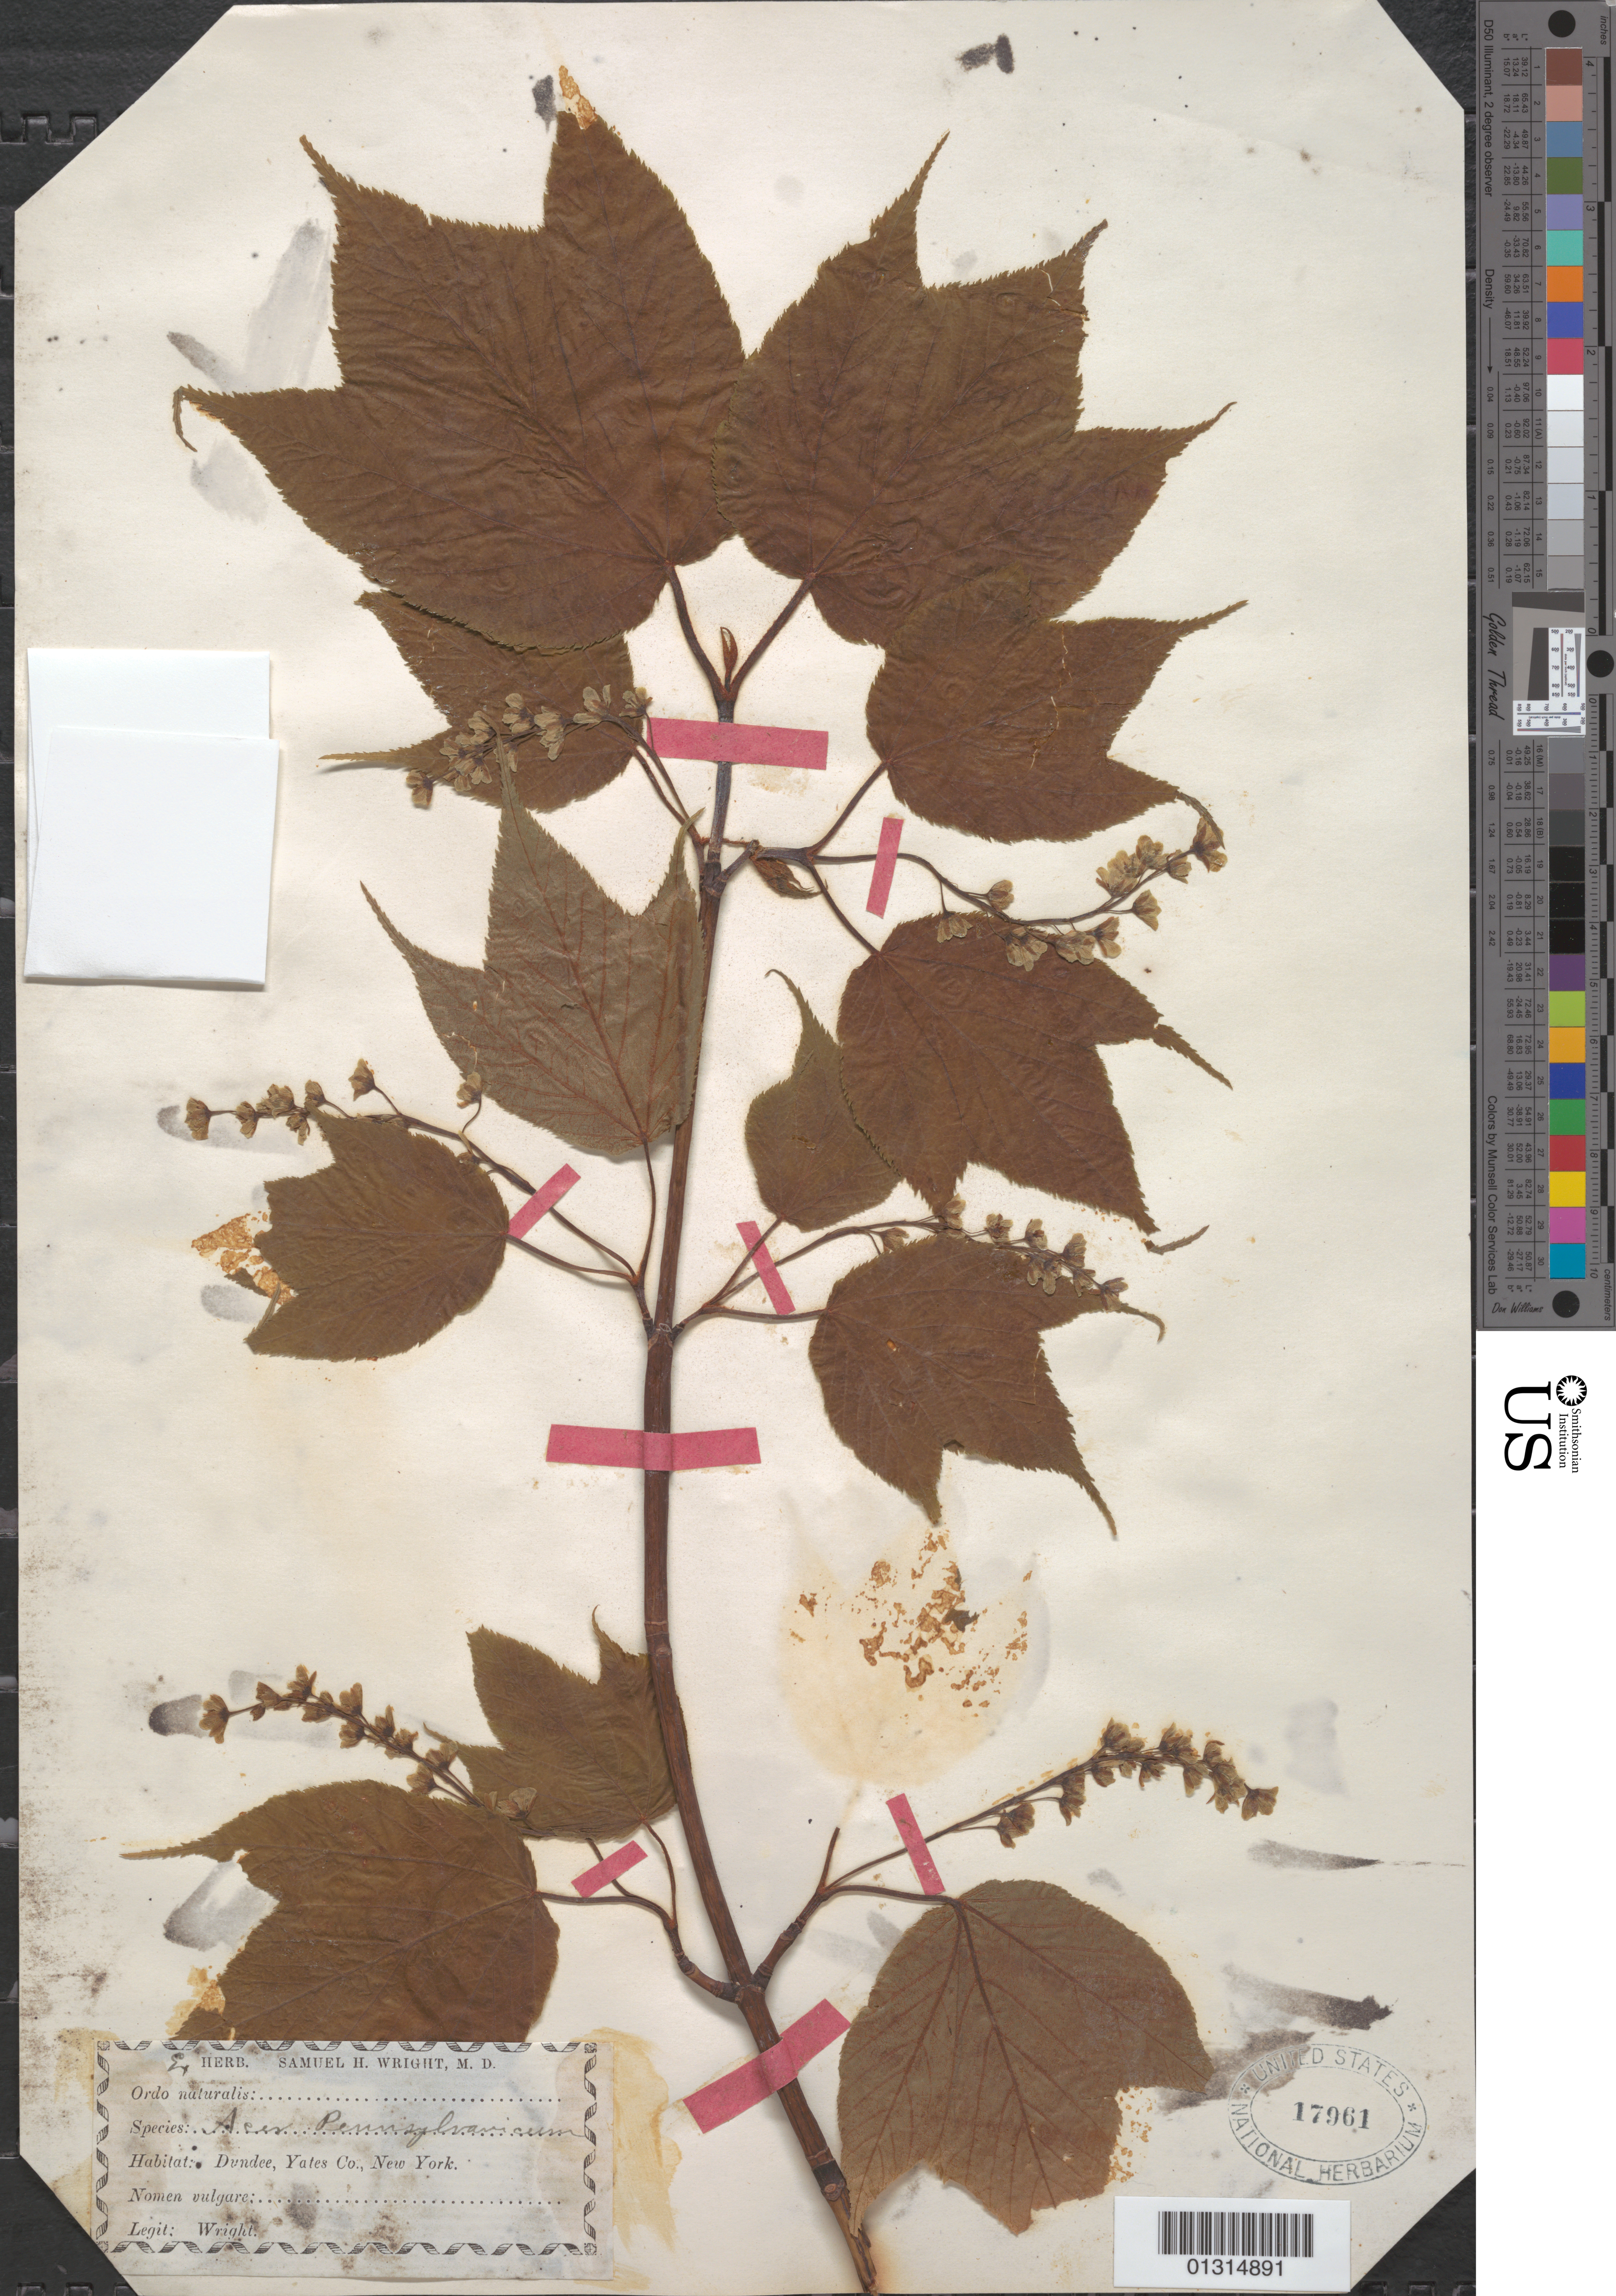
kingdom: Plantae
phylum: Tracheophyta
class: Magnoliopsida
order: Sapindales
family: Sapindaceae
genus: Acer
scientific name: Acer pensylvanicum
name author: L.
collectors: S. H. Wright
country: United States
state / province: New York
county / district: Yates County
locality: Yates County, Dundee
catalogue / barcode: US 17961